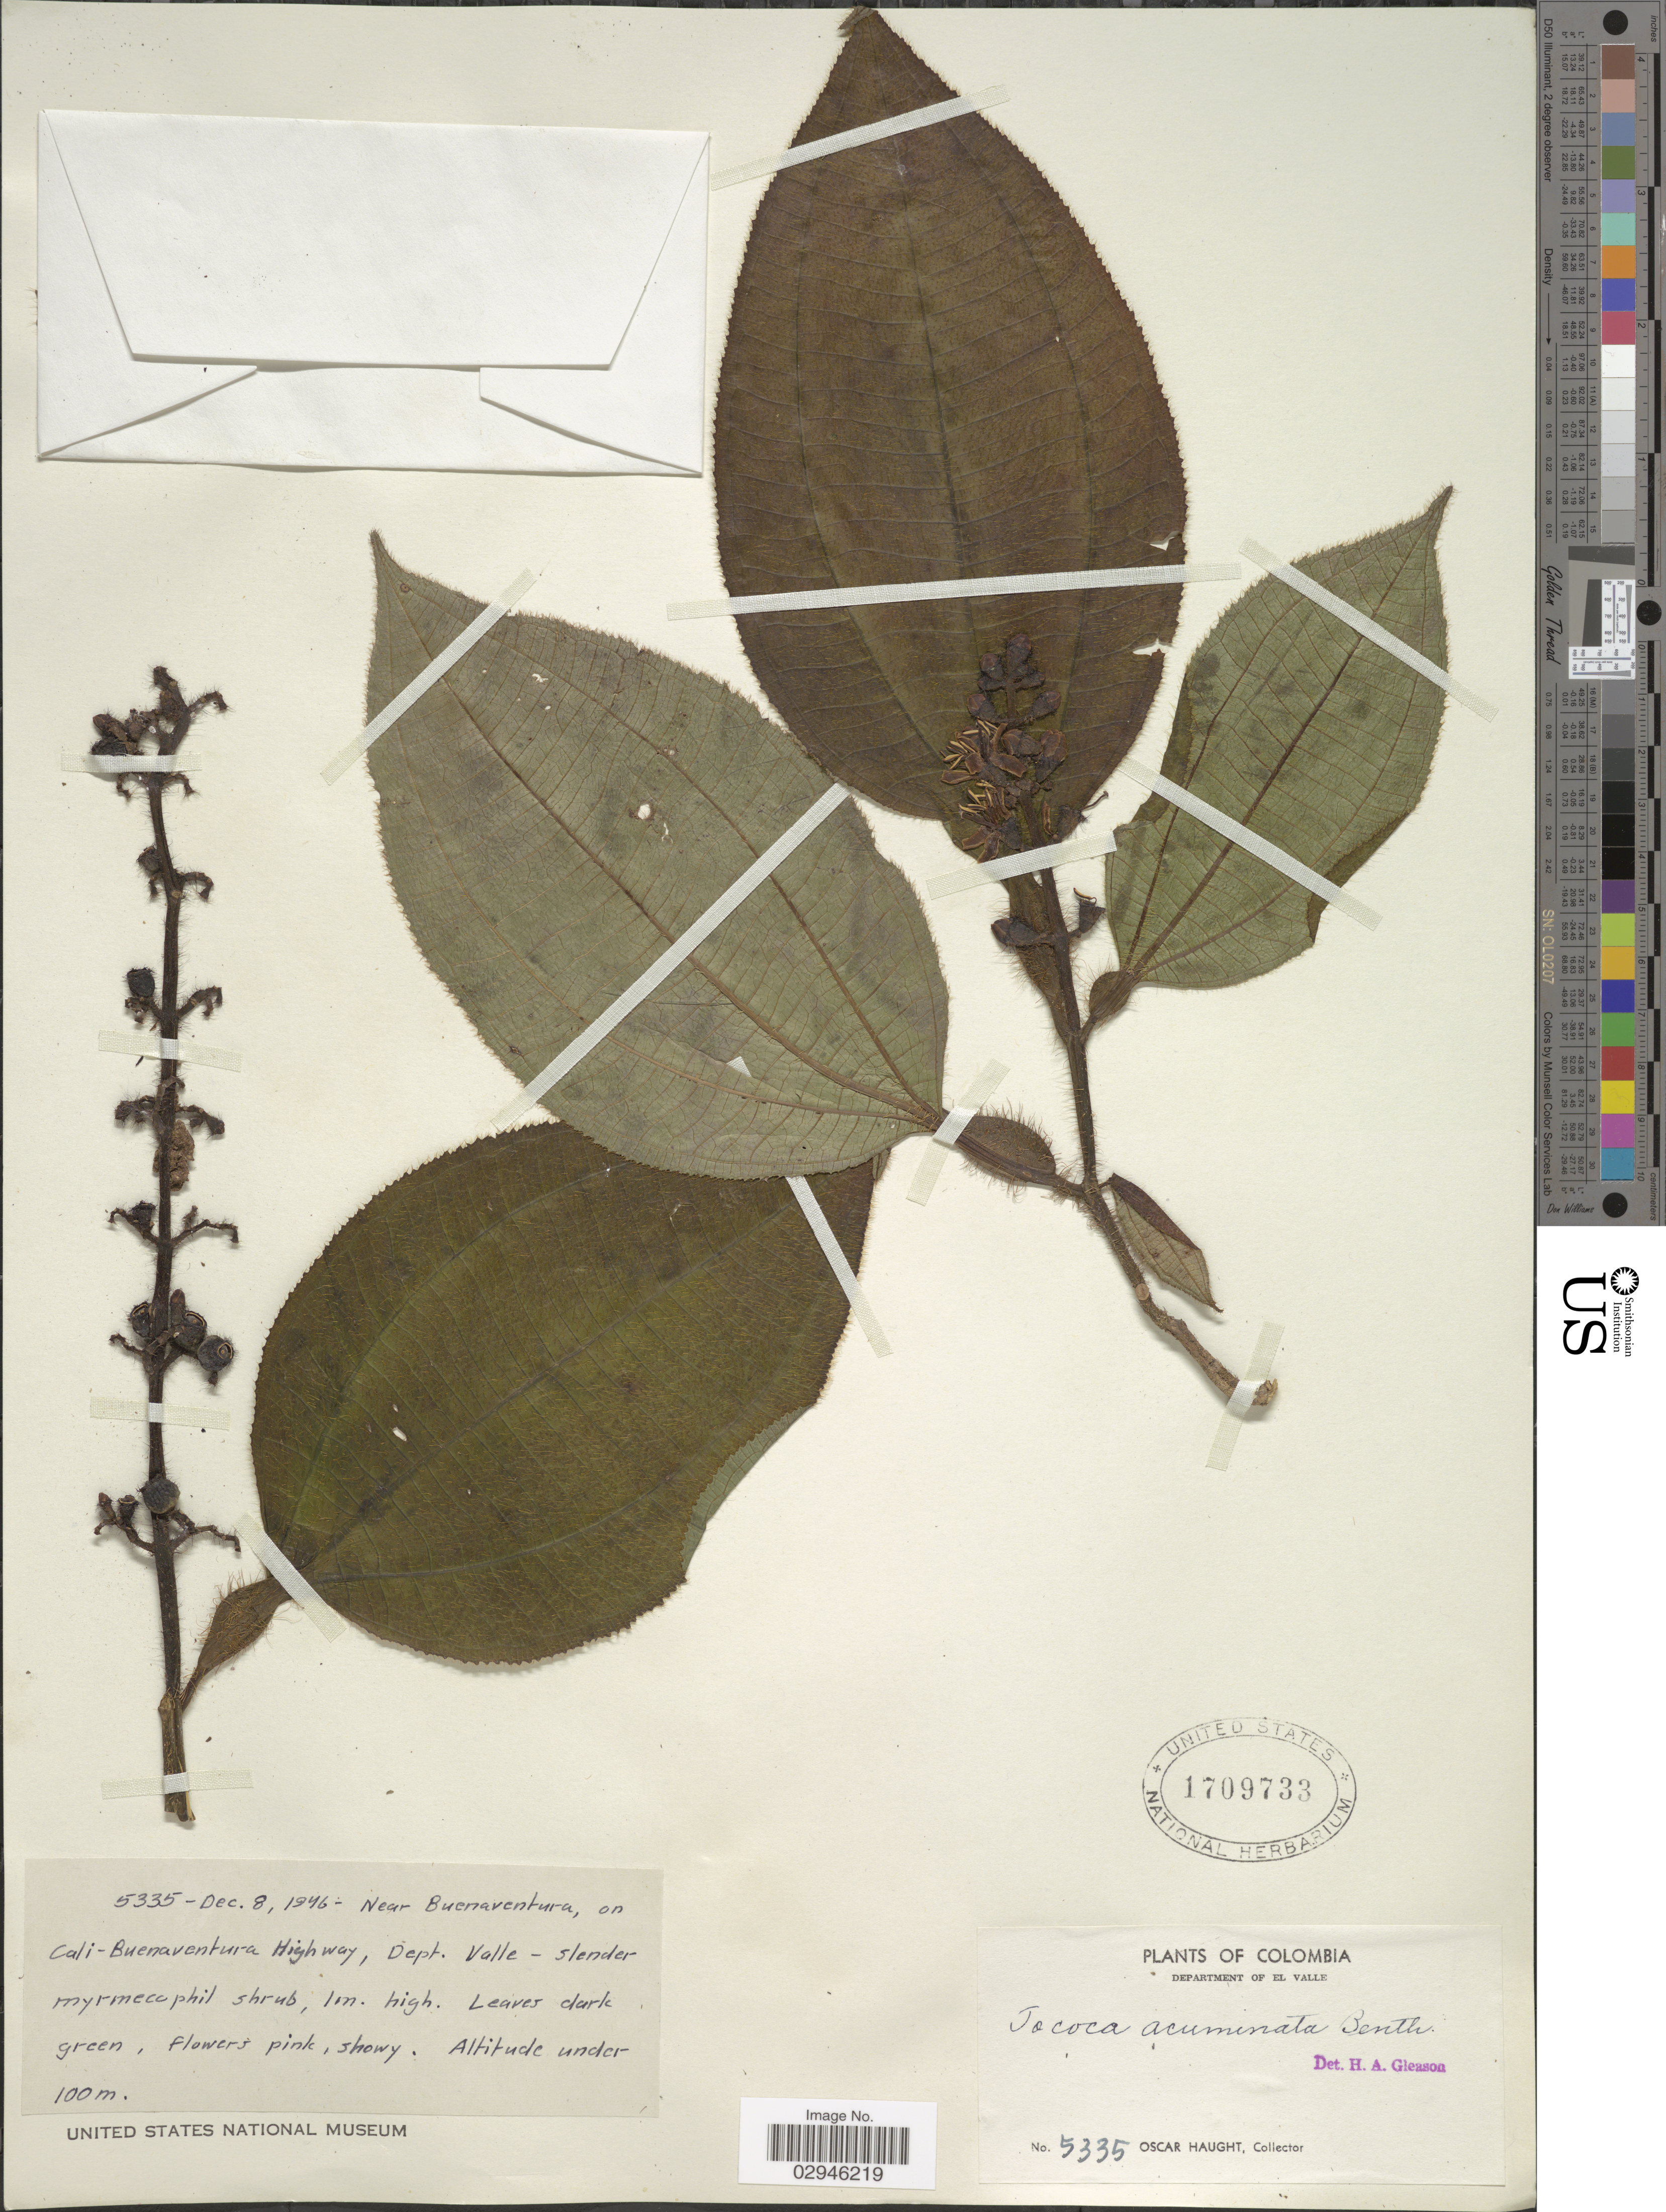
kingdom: Plantae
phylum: Tracheophyta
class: Magnoliopsida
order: Myrtales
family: Melastomataceae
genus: Tococa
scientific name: Tococa acuminata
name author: Benth.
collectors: O. L. Haught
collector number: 5335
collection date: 1946-12-08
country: Colombia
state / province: Valle del Cauca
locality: Department of El Valle. Near Buenaventura, on Cali-Buenaventura Highway.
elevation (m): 100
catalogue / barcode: US 1709733